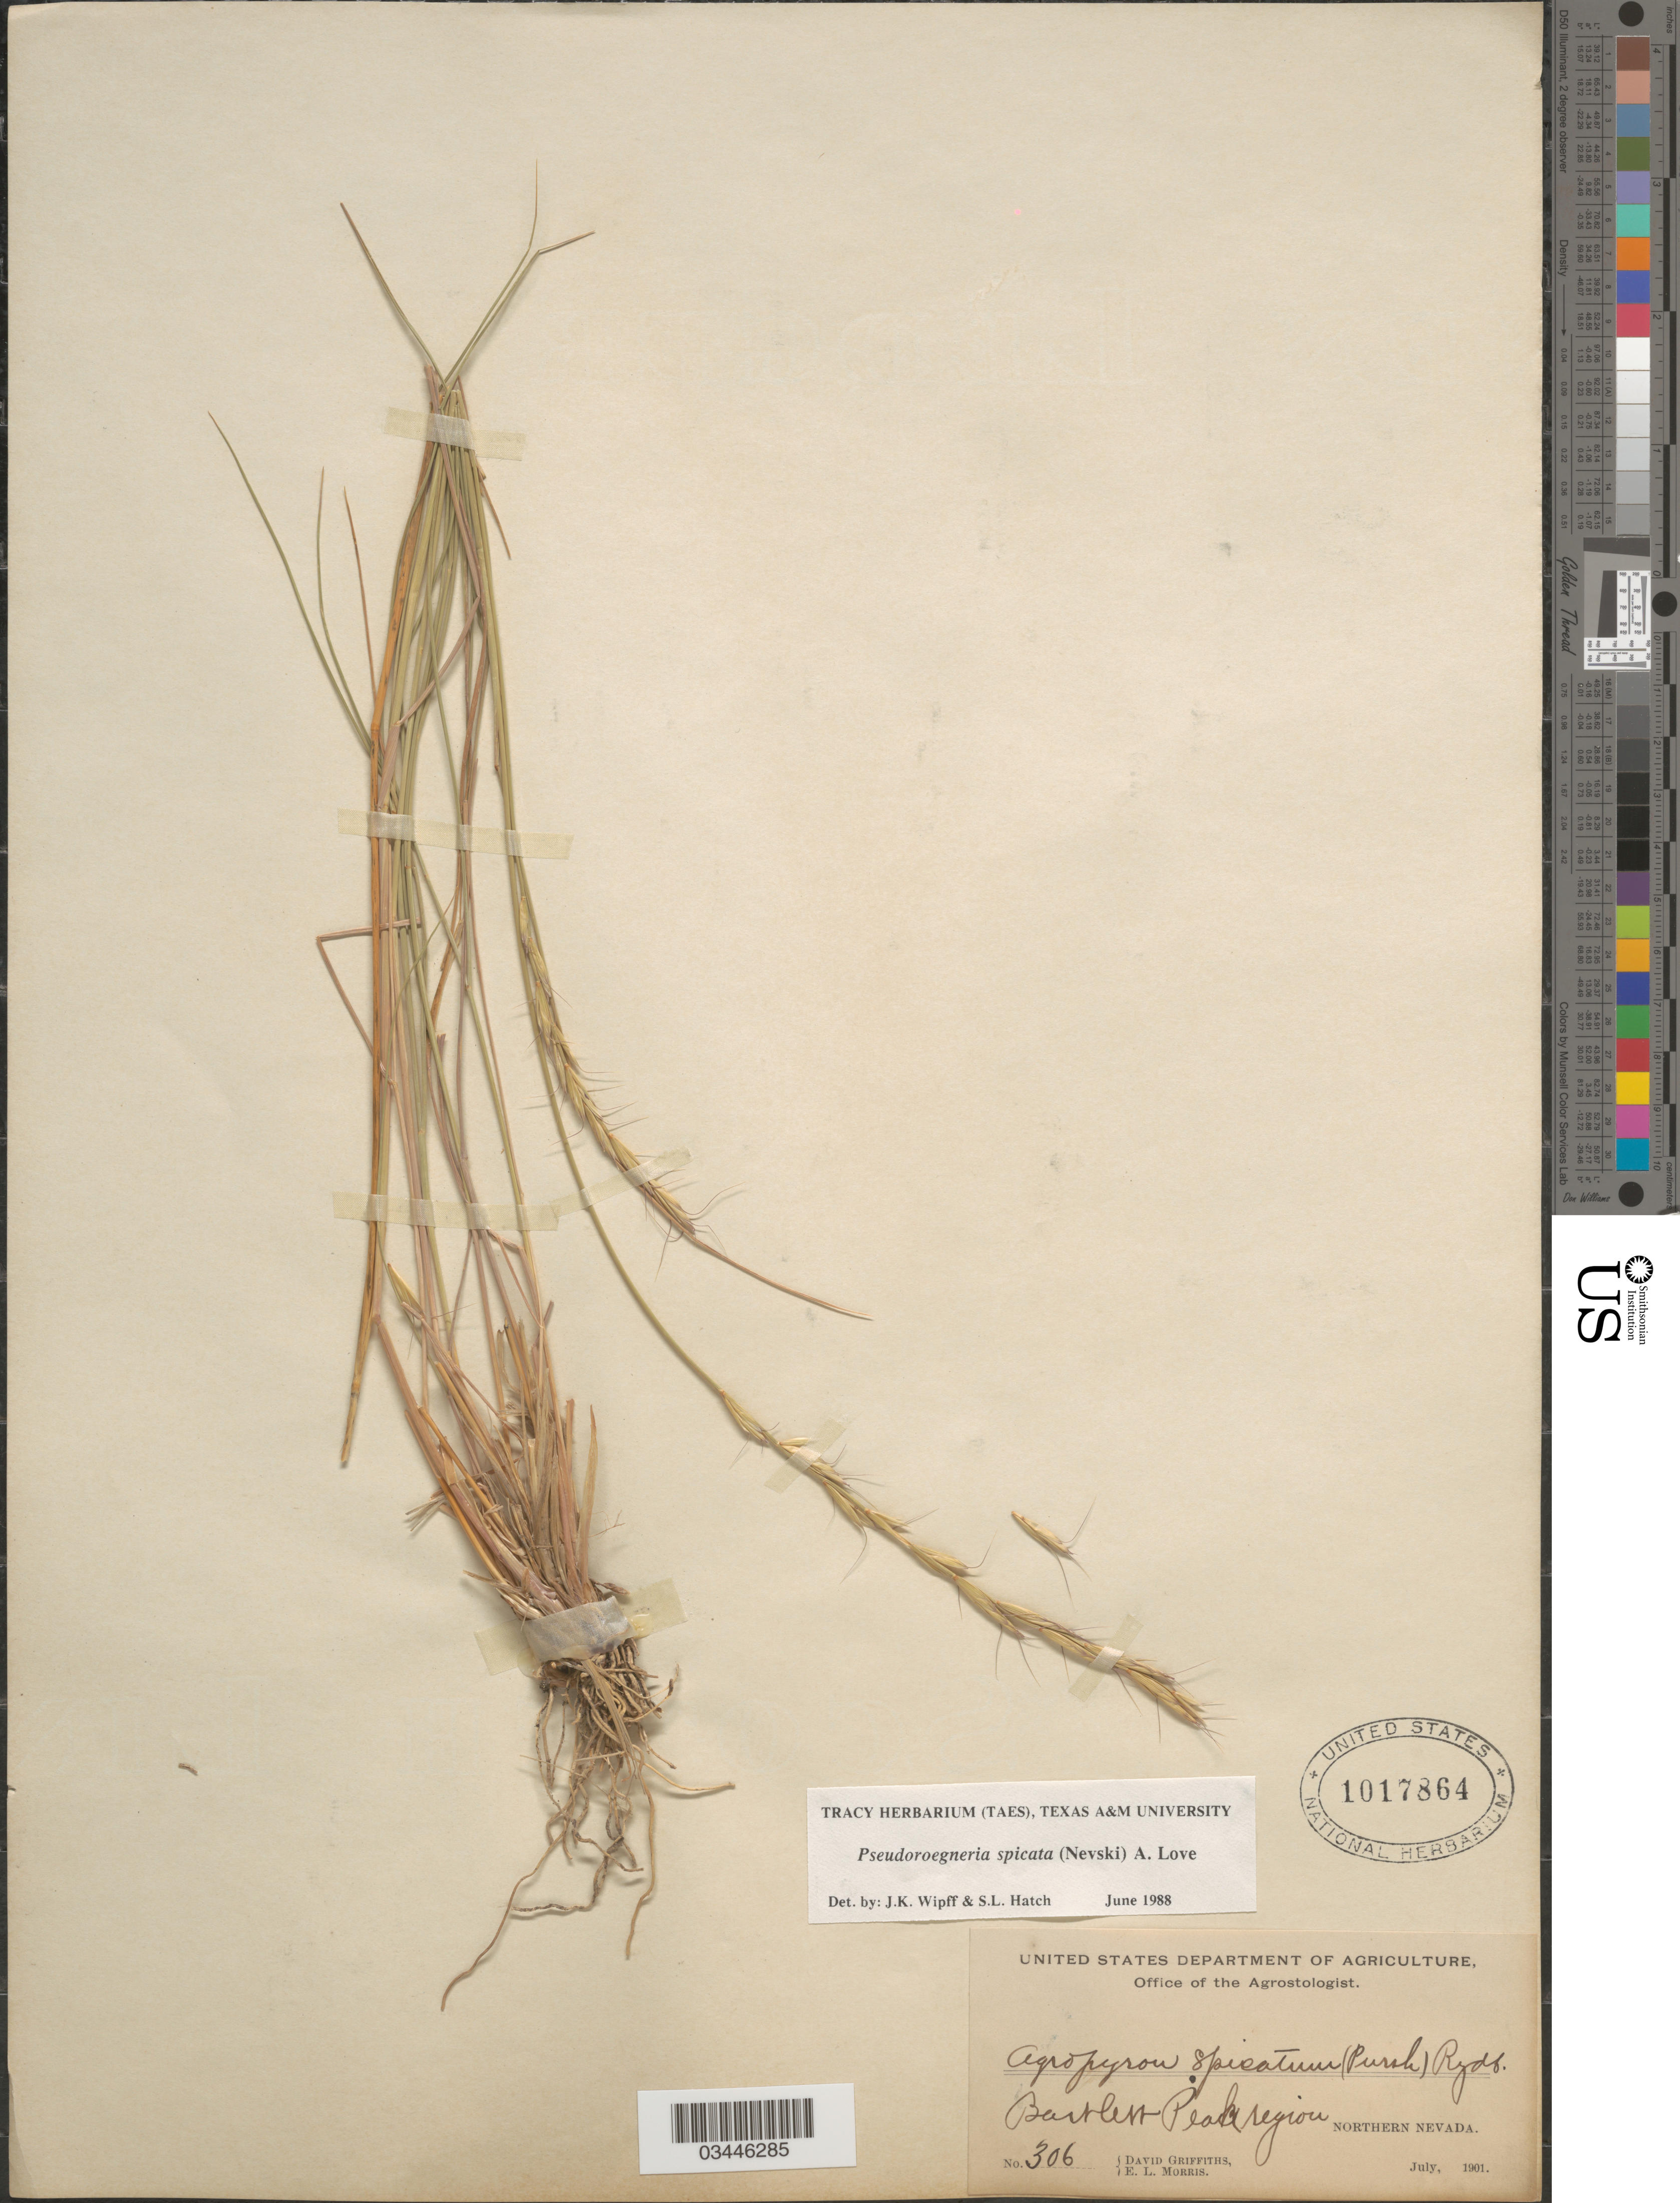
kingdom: Plantae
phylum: Tracheophyta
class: Liliopsida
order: Poales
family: Poaceae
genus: Pseudoroegneria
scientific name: Pseudoroegneria spicata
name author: (Pursh) Á. Löve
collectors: D. Griffiths & E. Morris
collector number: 306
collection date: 1901-07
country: United States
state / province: Nevada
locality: Bartlett Peak region. Northern Nevada.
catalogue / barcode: US 1017864